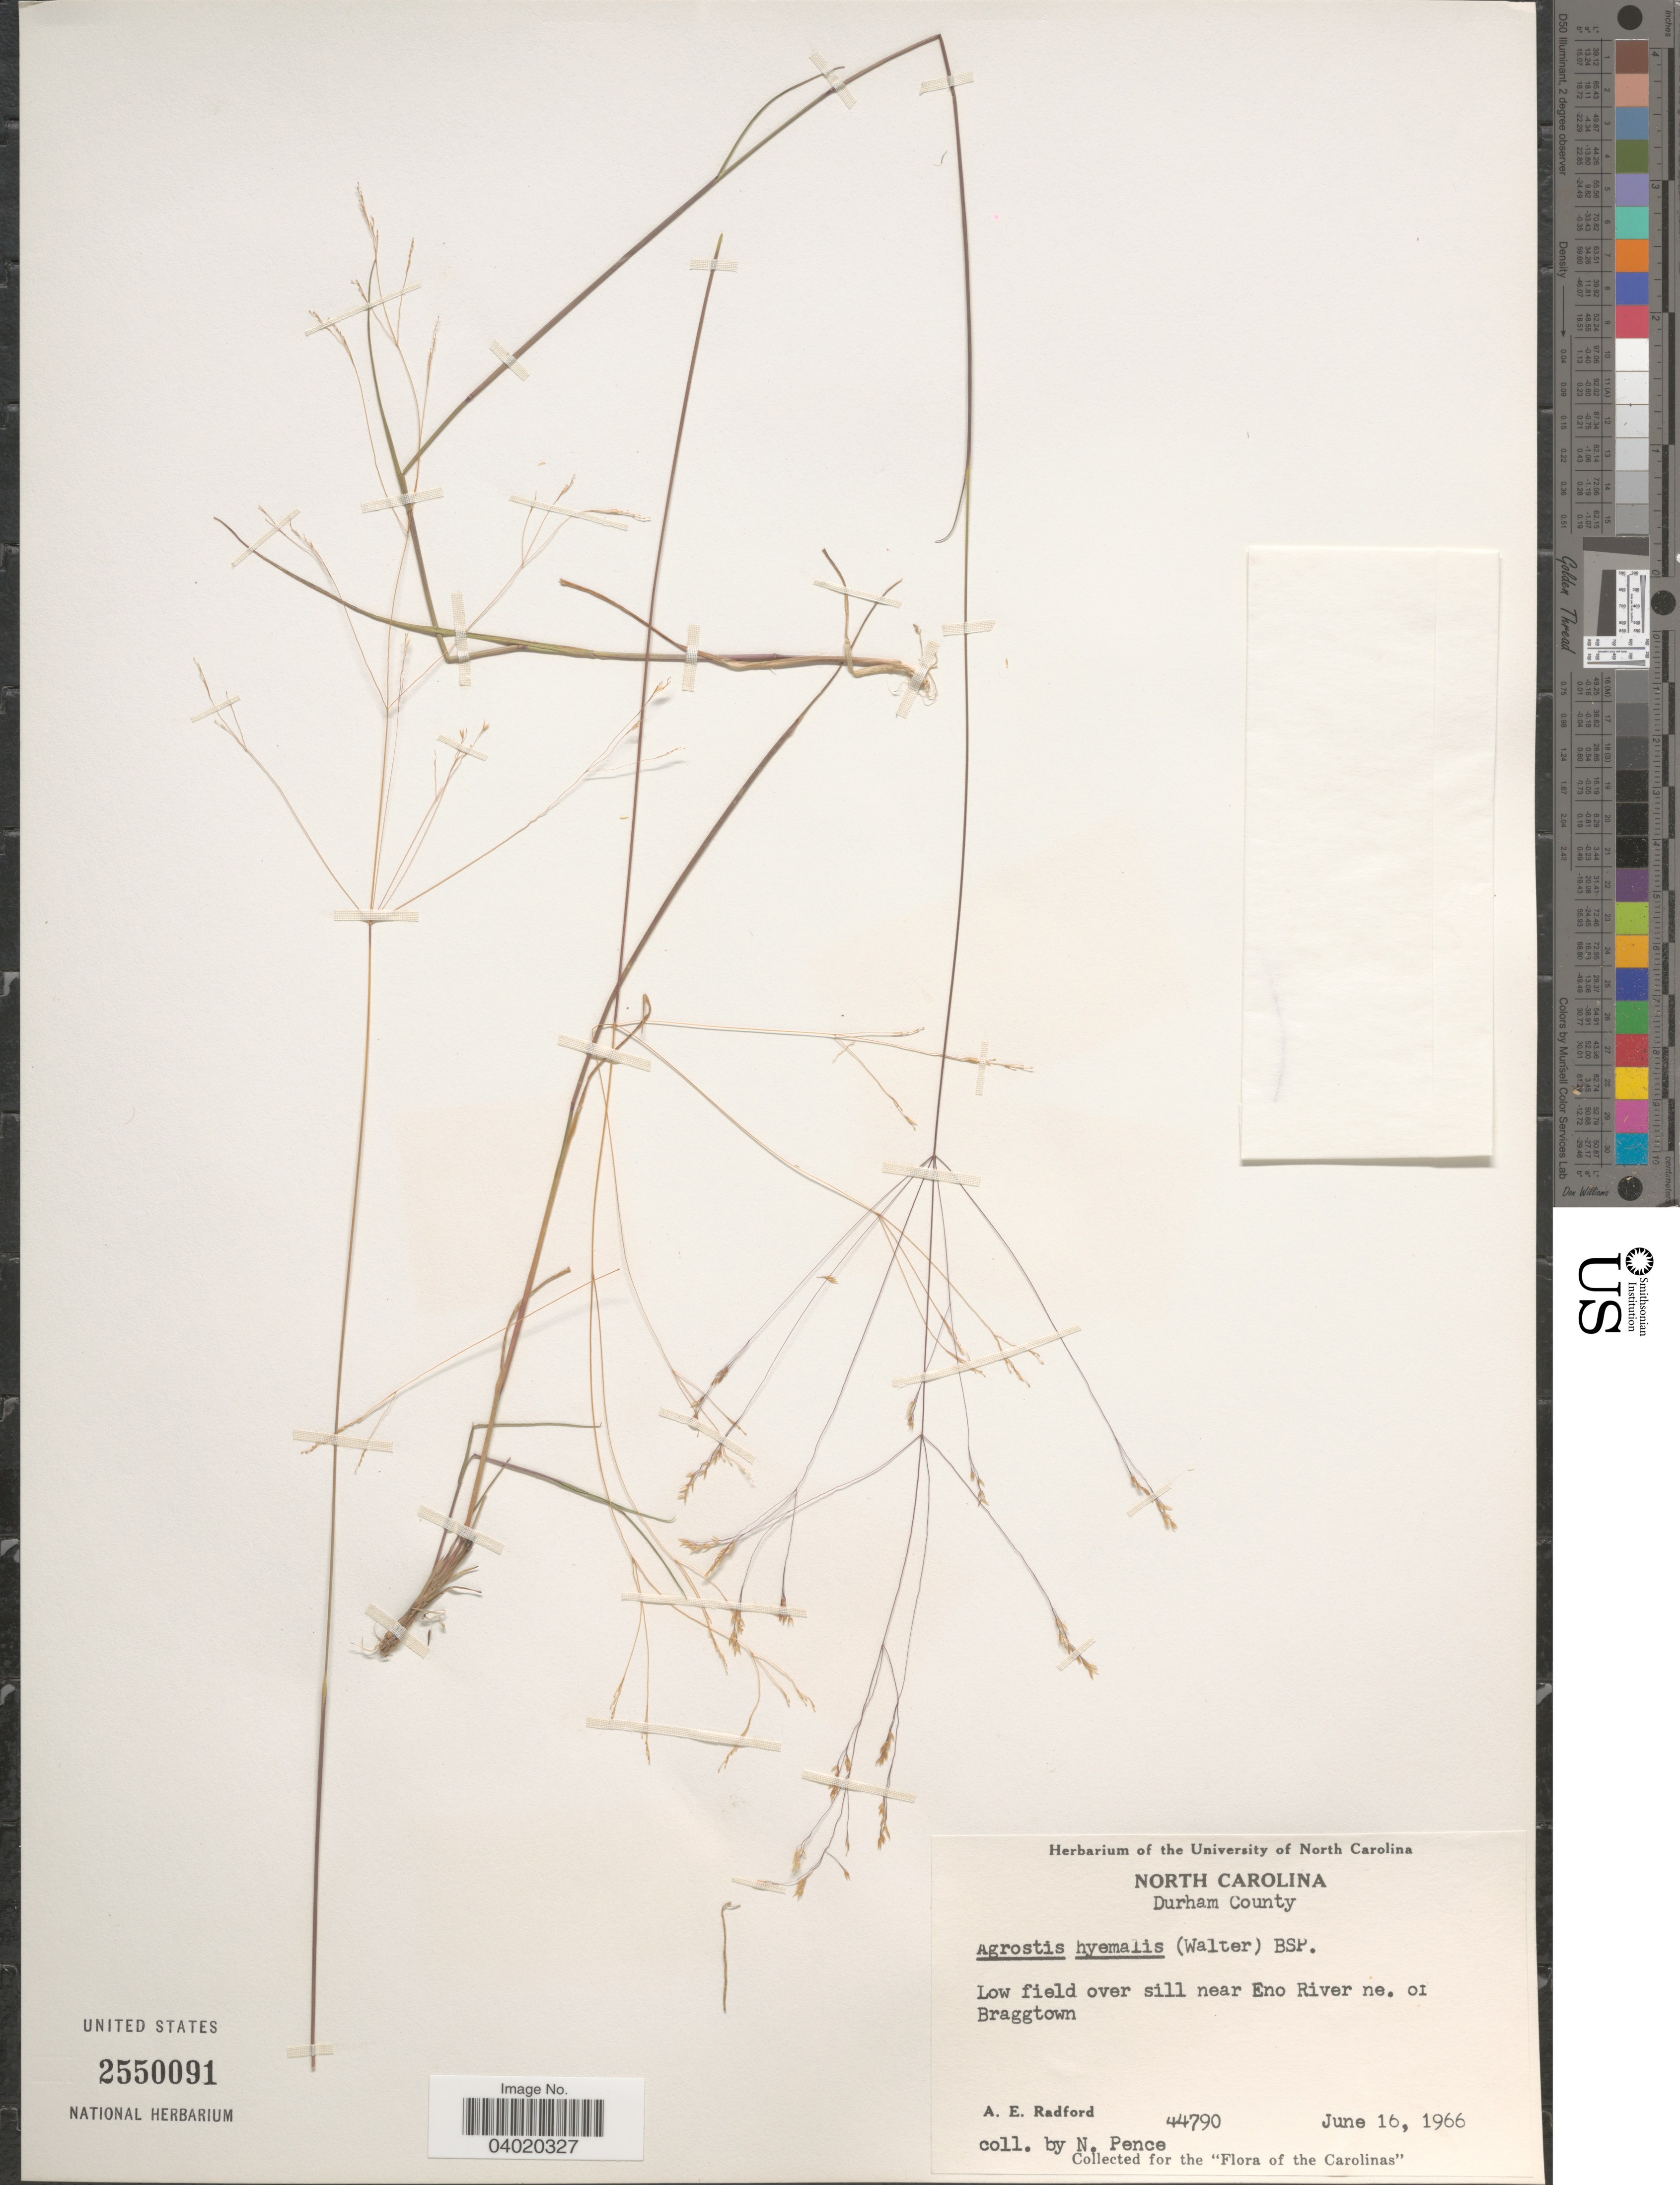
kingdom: Plantae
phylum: Tracheophyta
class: Liliopsida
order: Poales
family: Poaceae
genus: Agrostis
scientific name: Agrostis hyemalis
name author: (Walter) Britton et al.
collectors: N. Pence & A. E. Radford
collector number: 44790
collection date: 1966-06-16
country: United States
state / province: North Carolina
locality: Durham County. Near Eno River ne. of Braggtown.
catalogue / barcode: US 2550091